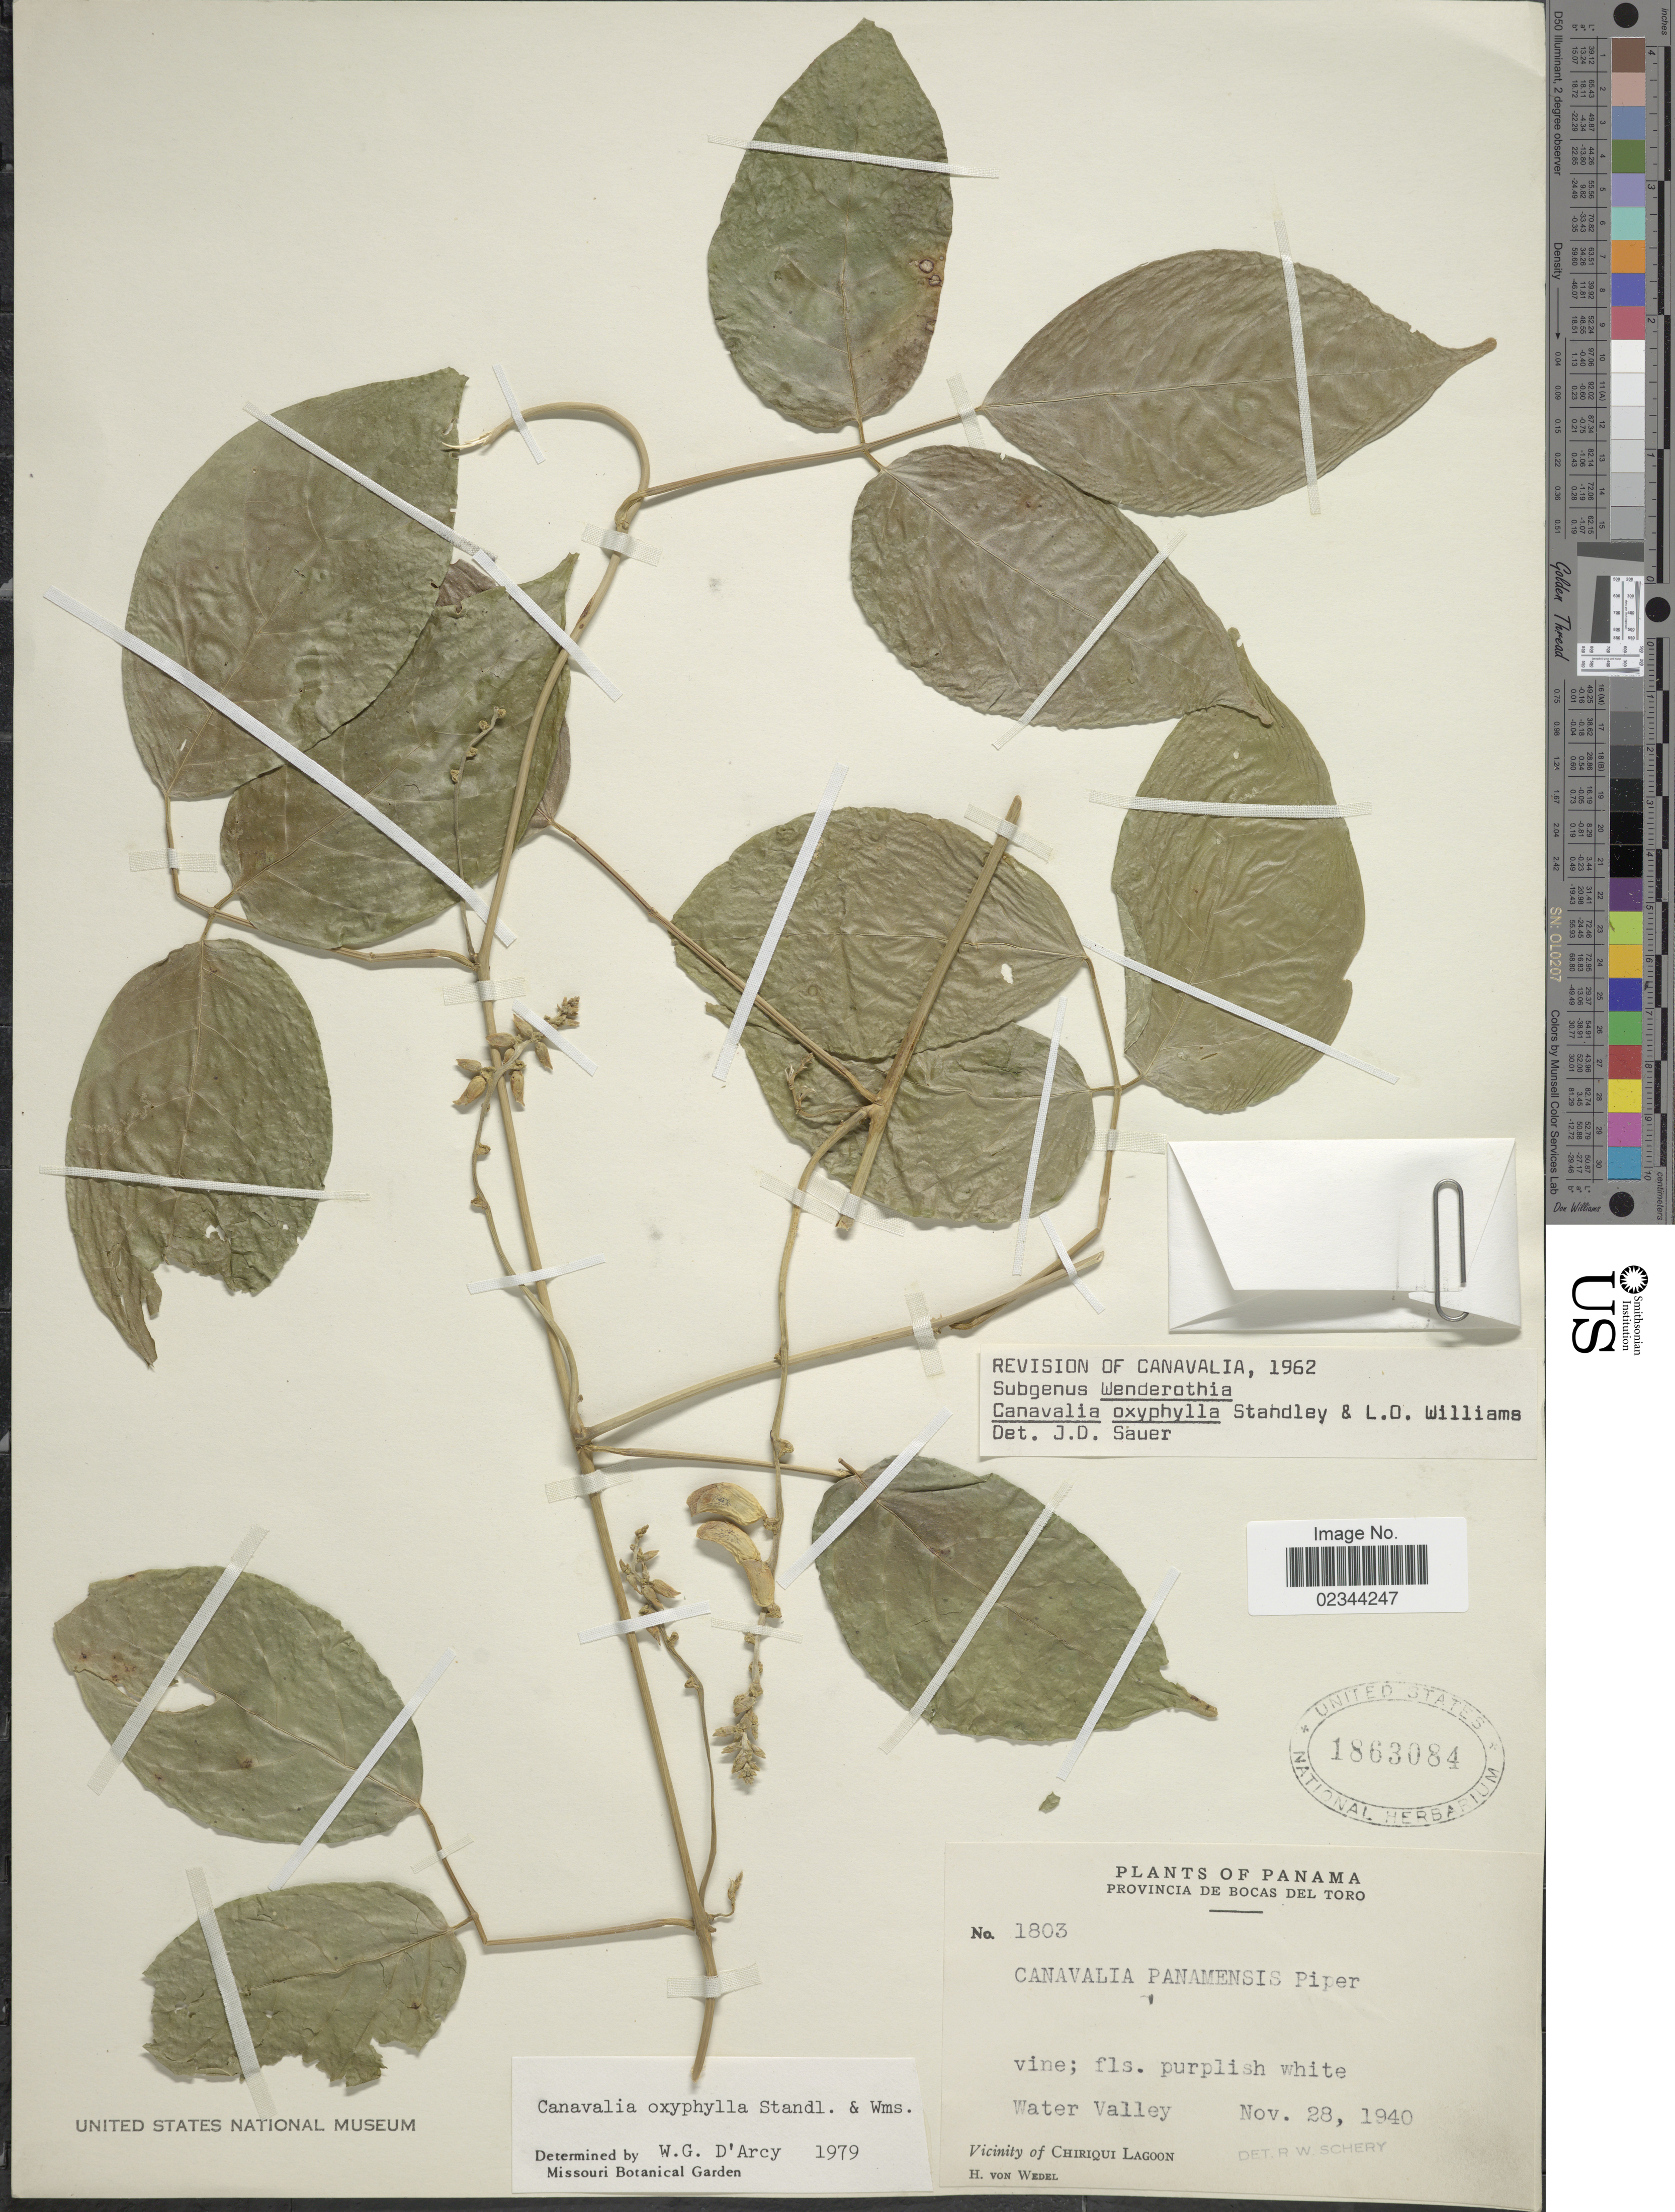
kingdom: Plantae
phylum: Tracheophyta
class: Magnoliopsida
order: Fabales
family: Fabaceae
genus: Canavalia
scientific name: Canavalia oxyphylla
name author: Standl. & L.O. Williams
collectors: H. von Wedel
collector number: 1803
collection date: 1940-11-28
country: Panama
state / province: Bocas del Toro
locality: Water Valley. Vicinity of Chiriqui Lagoon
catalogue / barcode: US 1863084